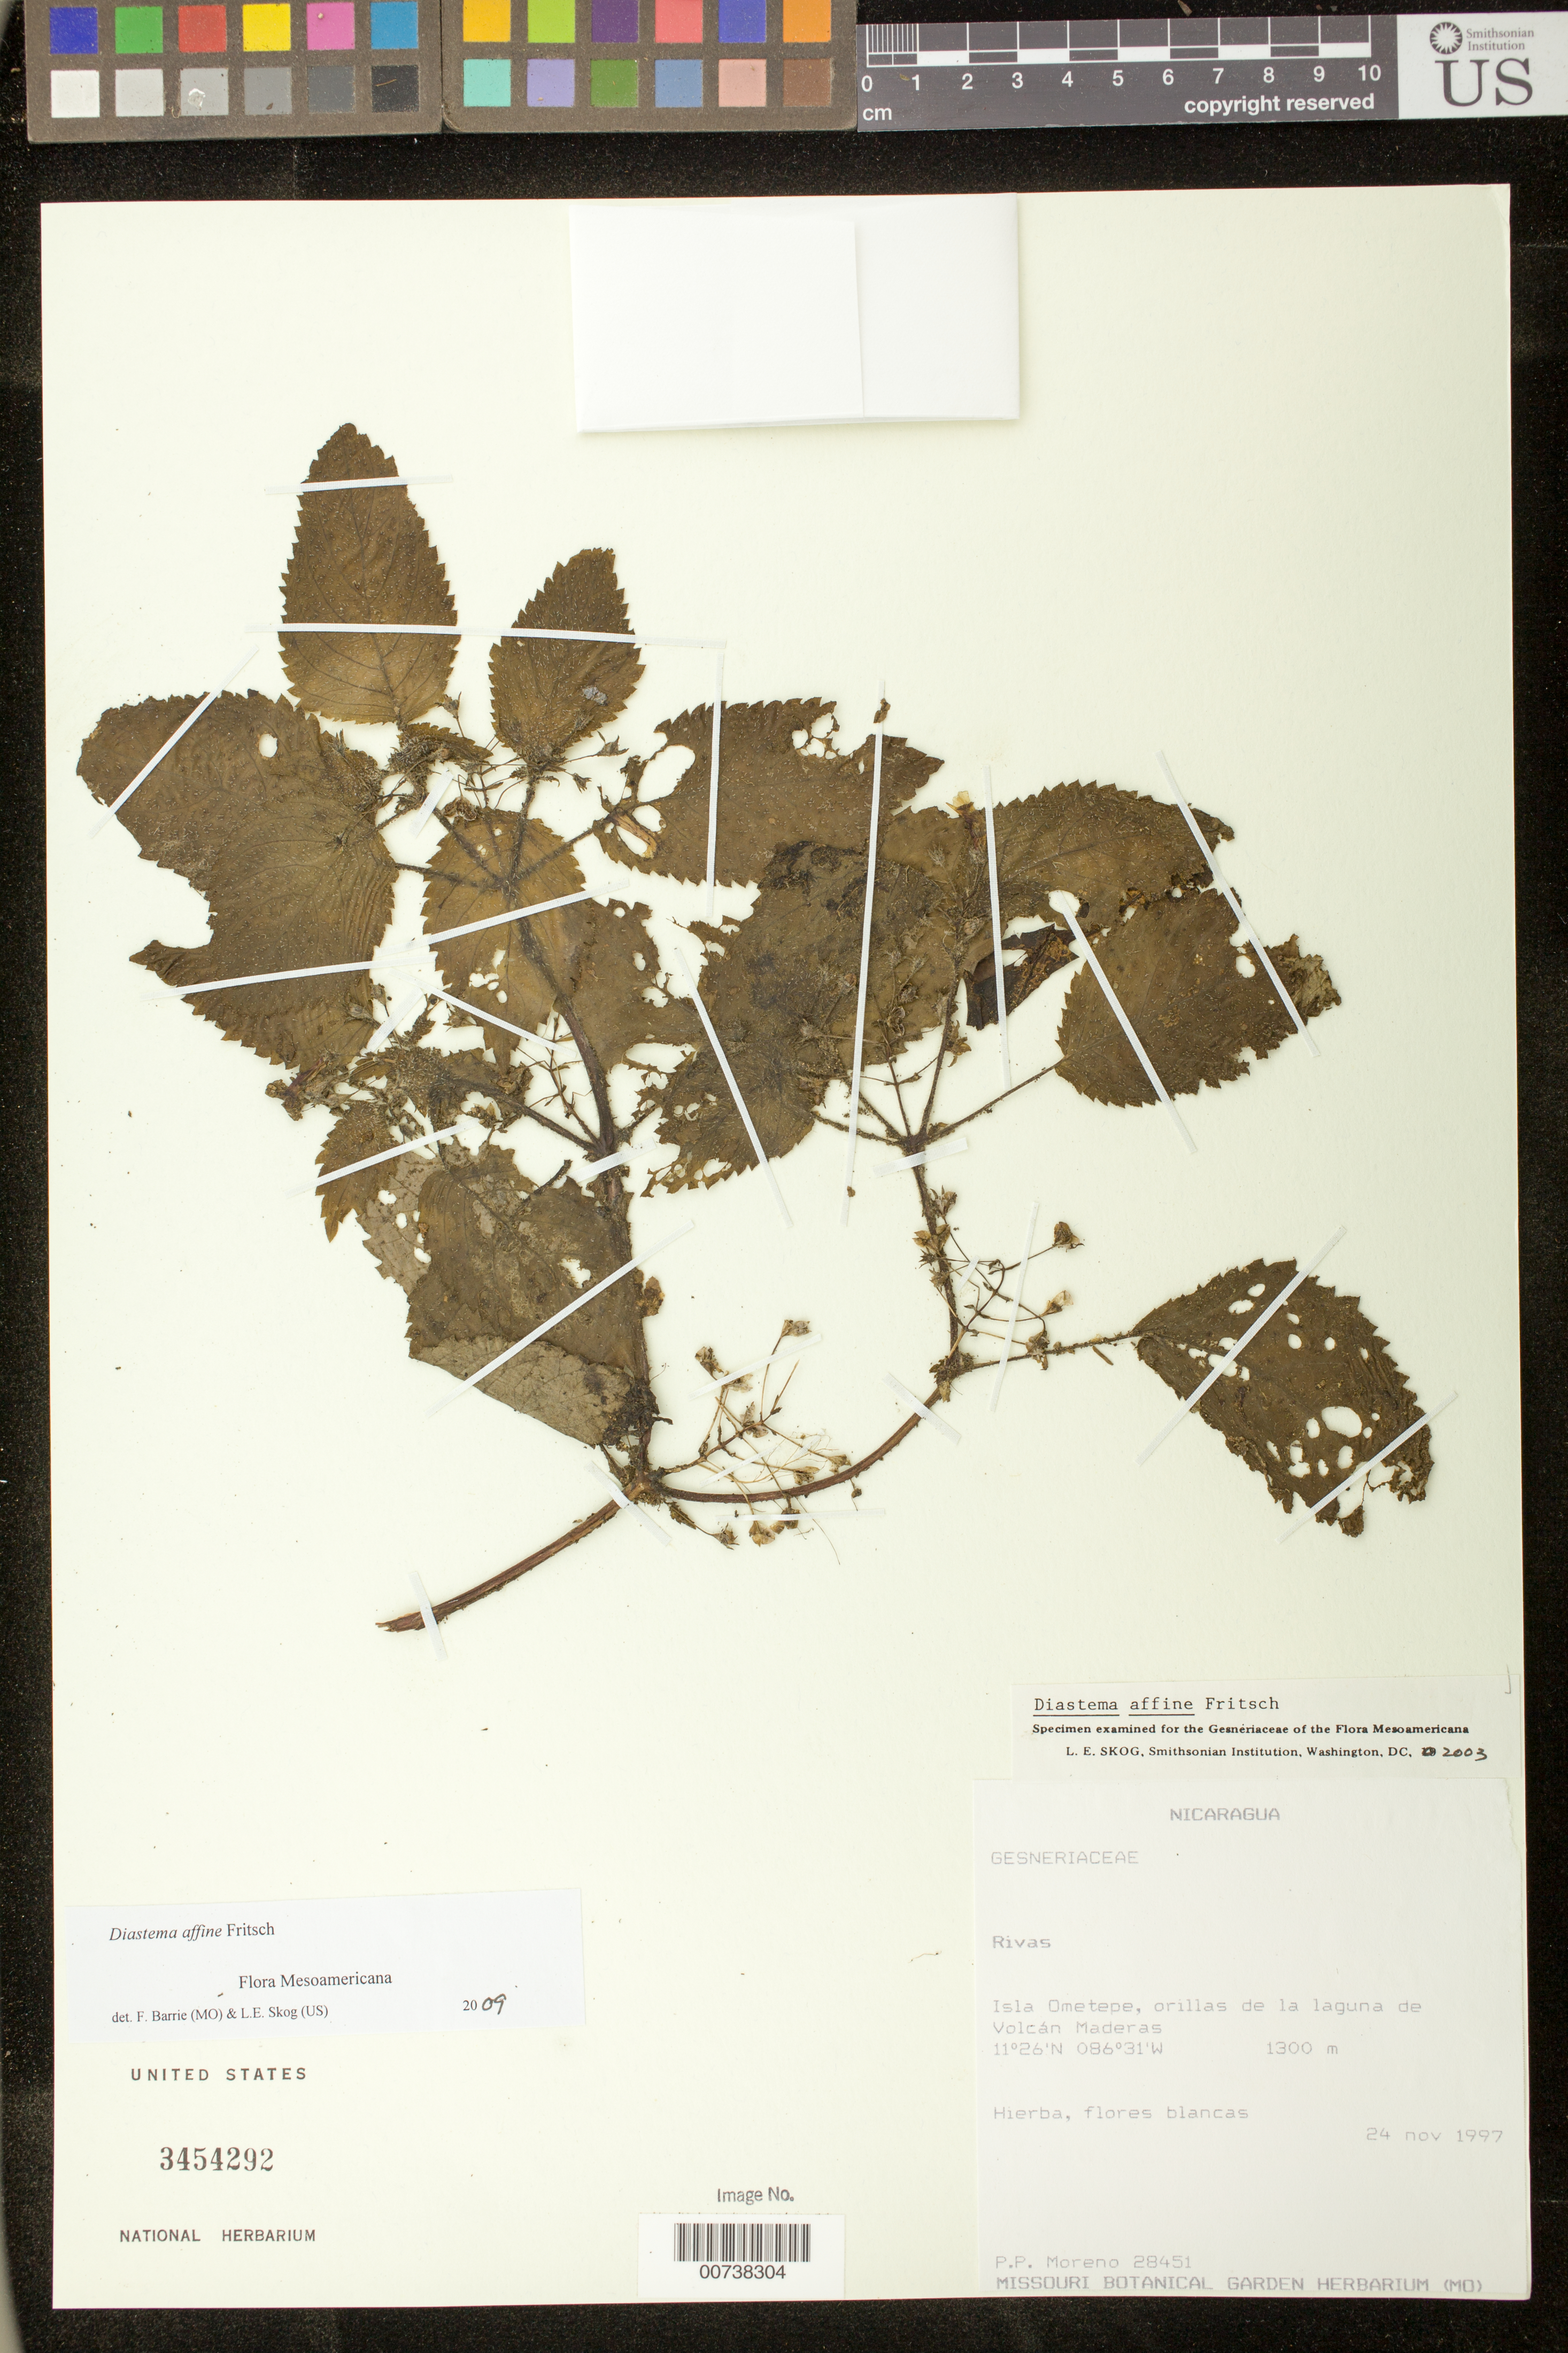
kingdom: Plantae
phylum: Tracheophyta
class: Magnoliopsida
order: Lamiales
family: Gesneriaceae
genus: Diastema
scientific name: Diastema affine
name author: Fritsch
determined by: Skog, Laurence E.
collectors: P. Moreno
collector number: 28451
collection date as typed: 24 Nov 1997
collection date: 1997-11-24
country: Nicaragua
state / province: Rivas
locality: Isla Ometepe, orillas de la laguna de Volcán Maderas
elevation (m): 1300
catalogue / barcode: US 3454292